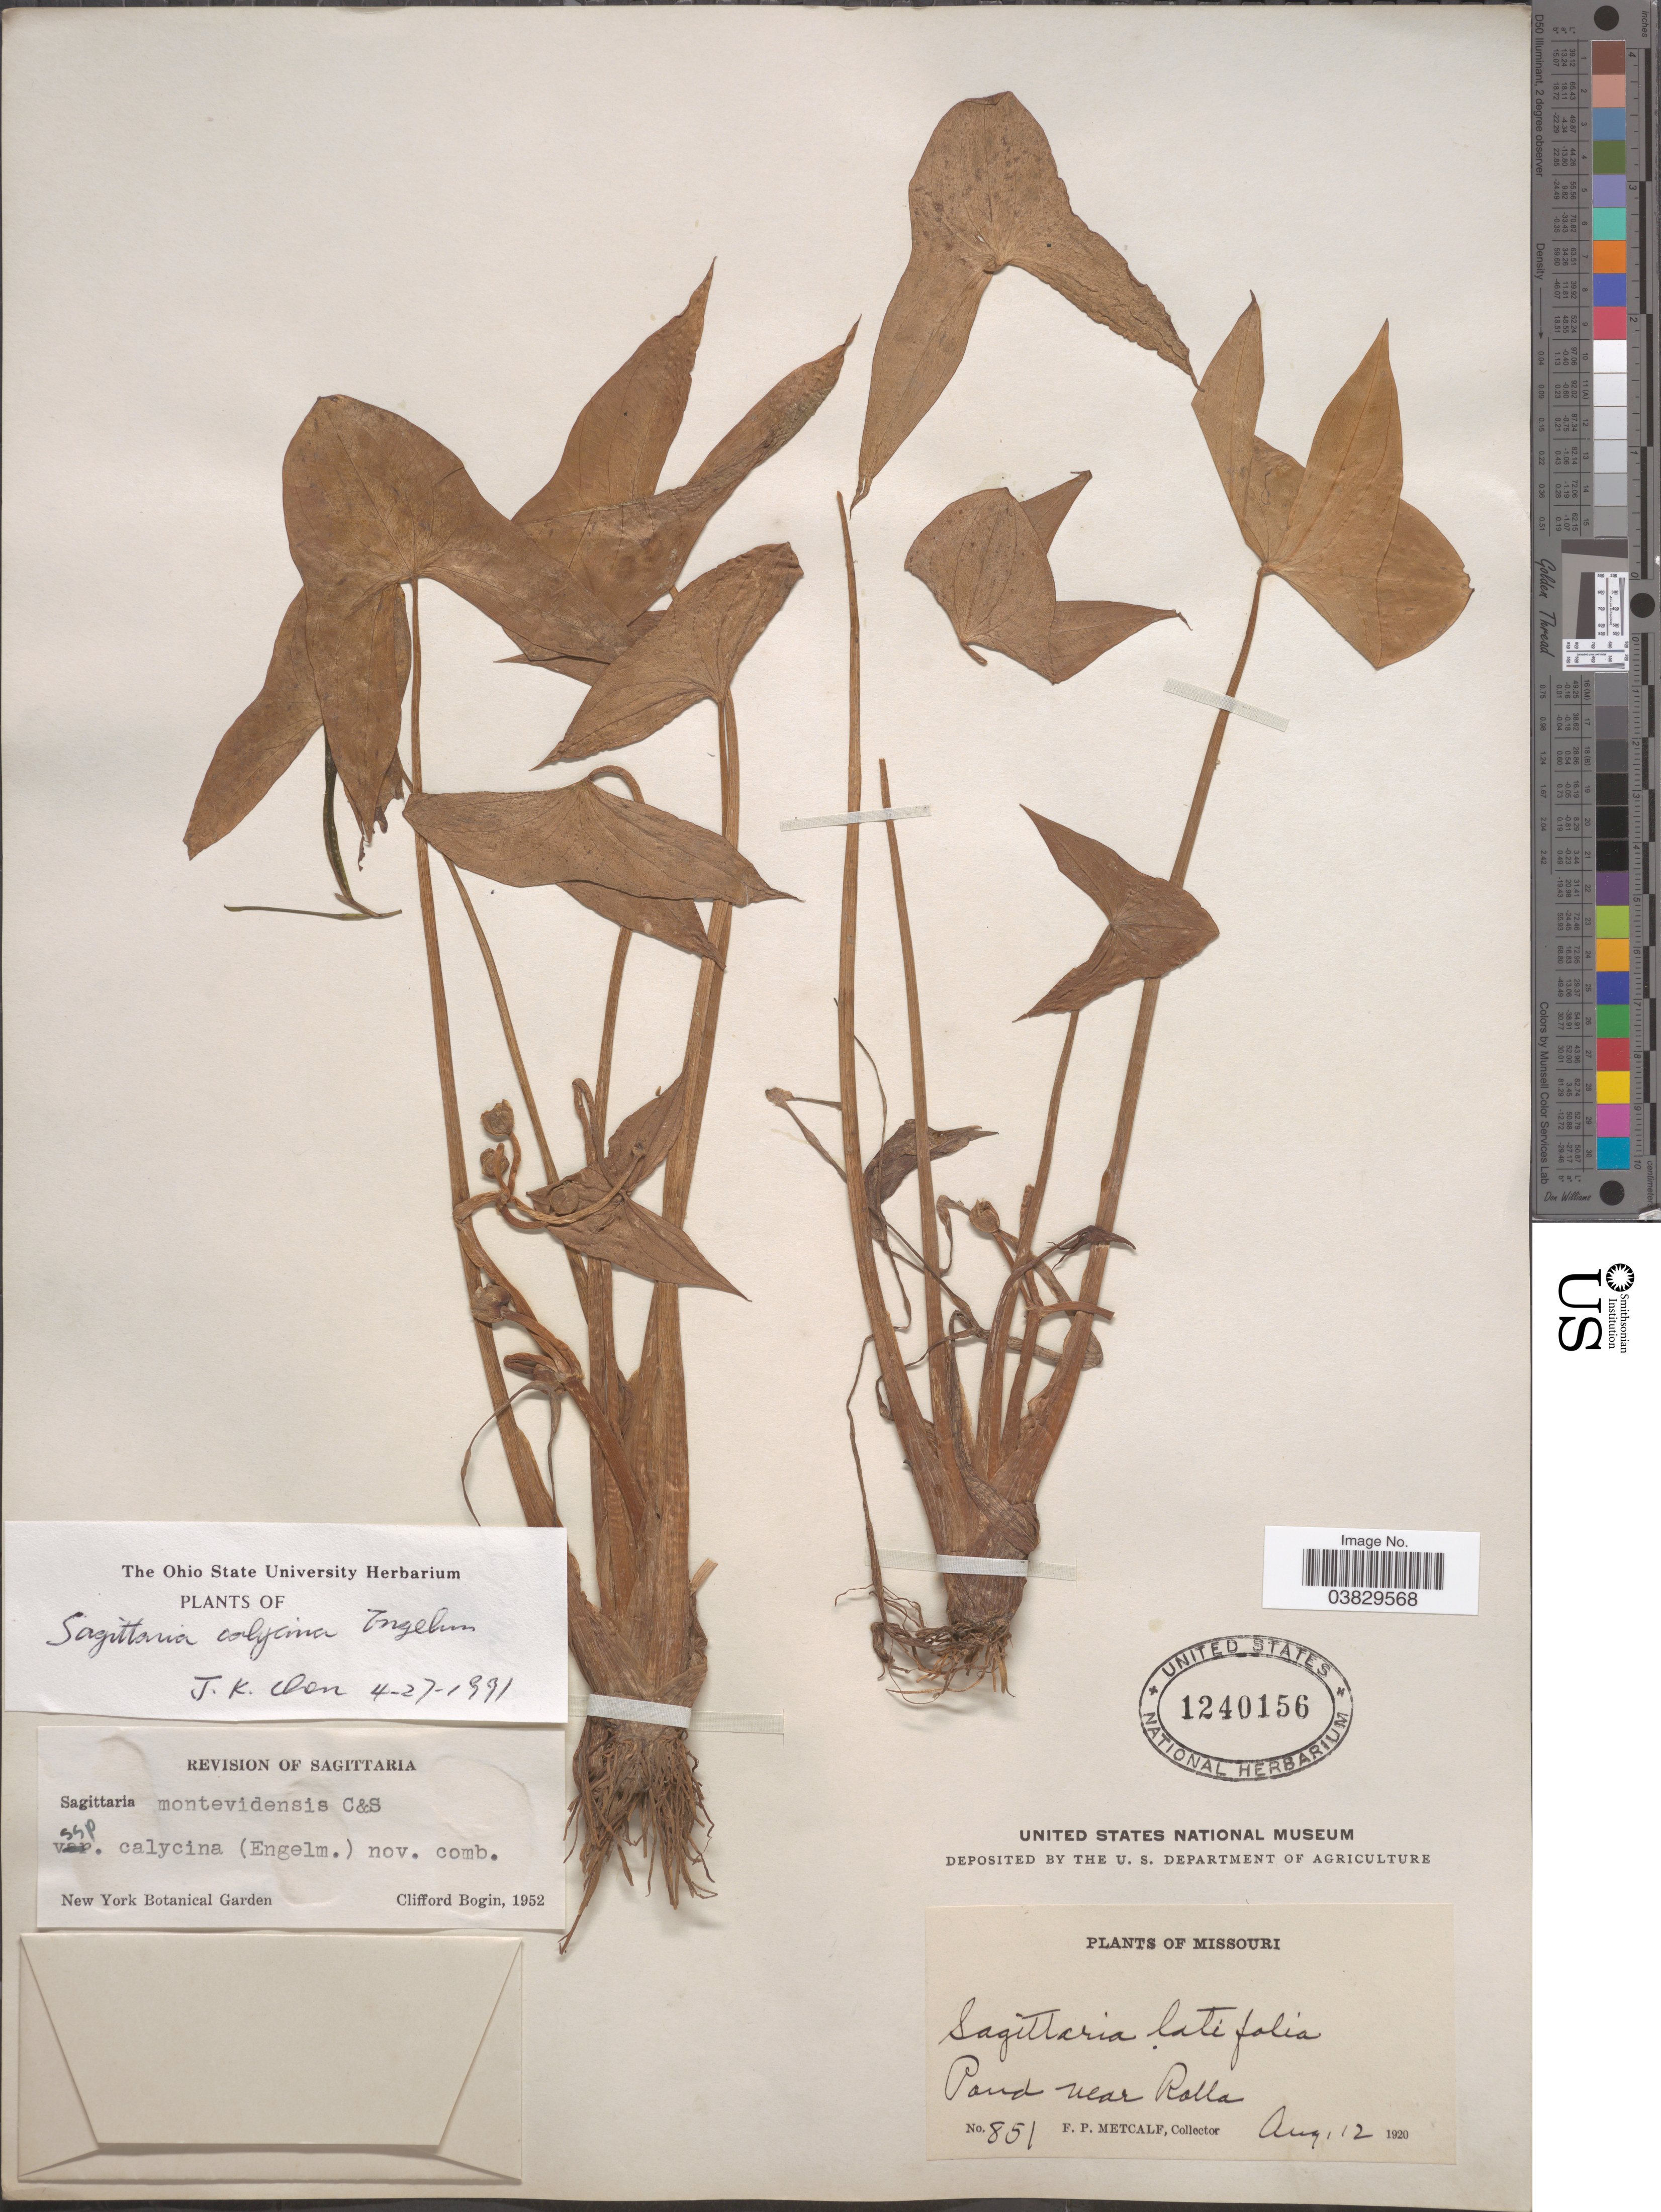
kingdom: Plantae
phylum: Tracheophyta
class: Liliopsida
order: Alismatales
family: Alismataceae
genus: Sagittaria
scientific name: Sagittaria calycina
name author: Engelm.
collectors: F. Metcalf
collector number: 851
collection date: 1920-08-12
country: United States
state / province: Missouri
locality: Pond near Rolla.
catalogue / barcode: US 1240156